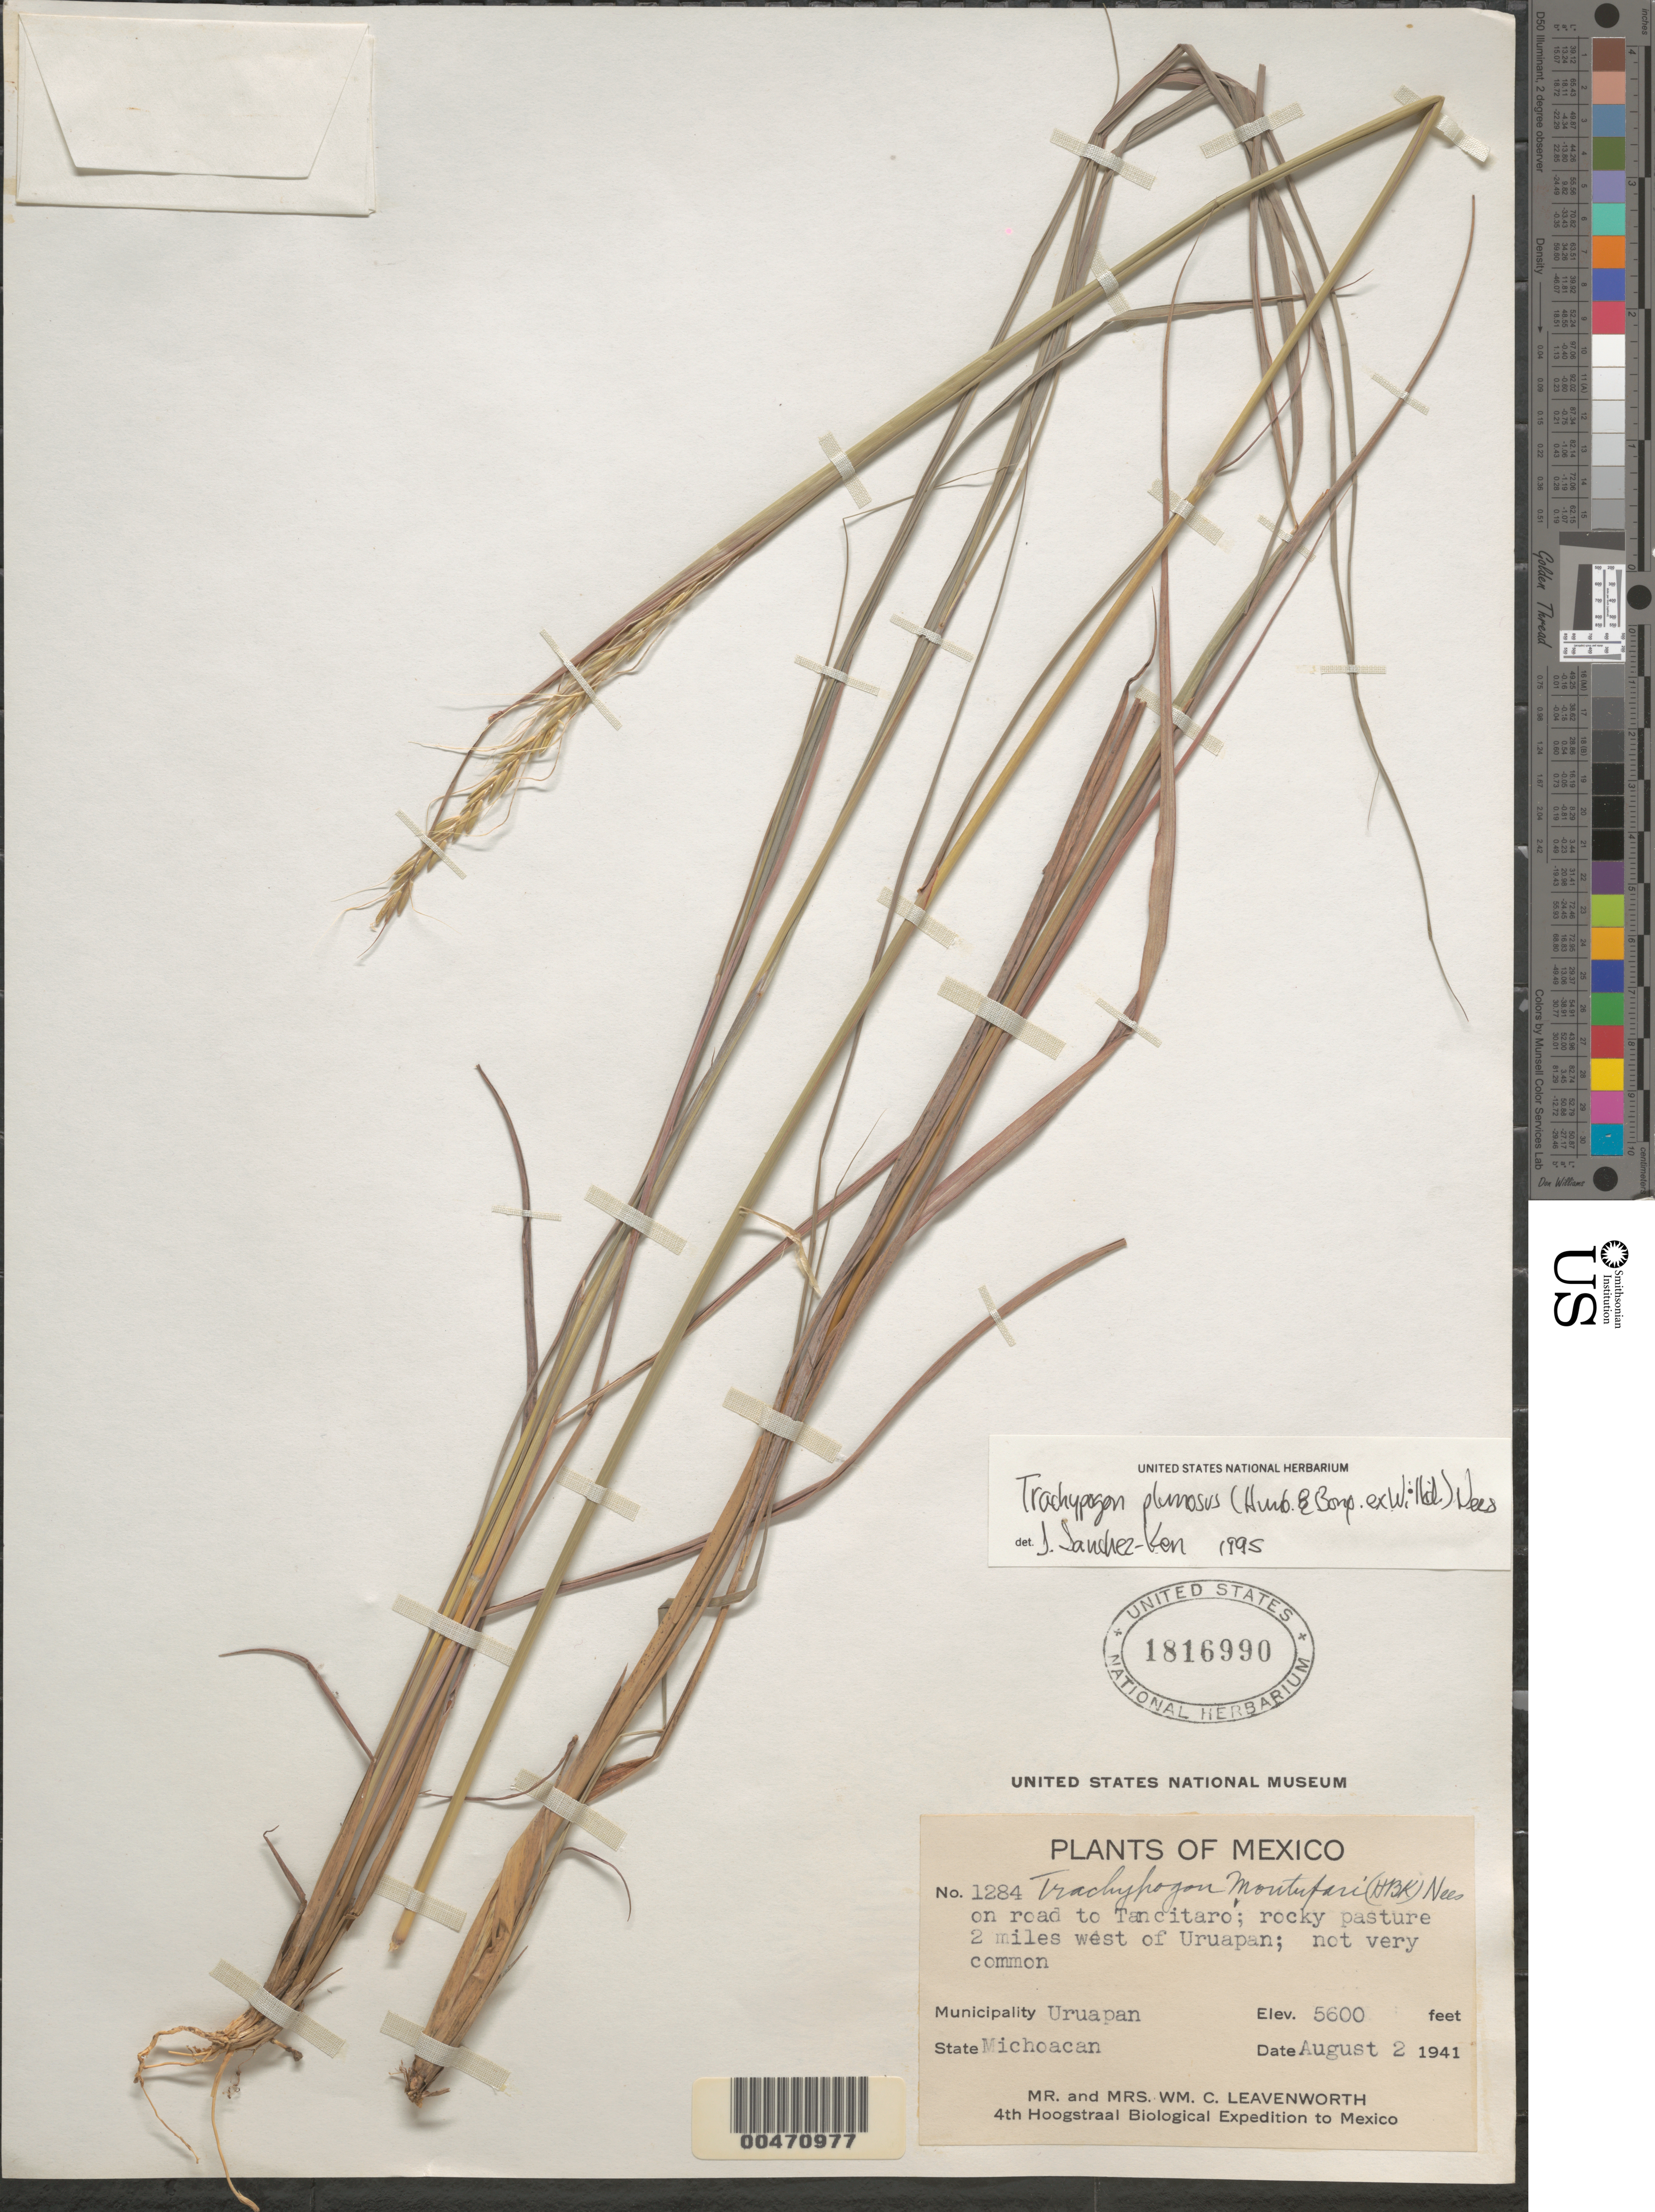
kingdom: Plantae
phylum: Tracheophyta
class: Liliopsida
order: Poales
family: Poaceae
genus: Trachypogon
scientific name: Trachypogon plumosus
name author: (Humb. & Bonpl.) Nees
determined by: Sánchez-Ken, J. G.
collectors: W. C. Leavenworth & Mrs. W. C. Leavenworth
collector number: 1284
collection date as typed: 2 Aug 1941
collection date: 1941-08-02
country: Mexico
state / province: Michoacán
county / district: Uruapan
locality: On rd to Tancitaro, 2 mi W of Uruapan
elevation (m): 1707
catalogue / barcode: US 1816990